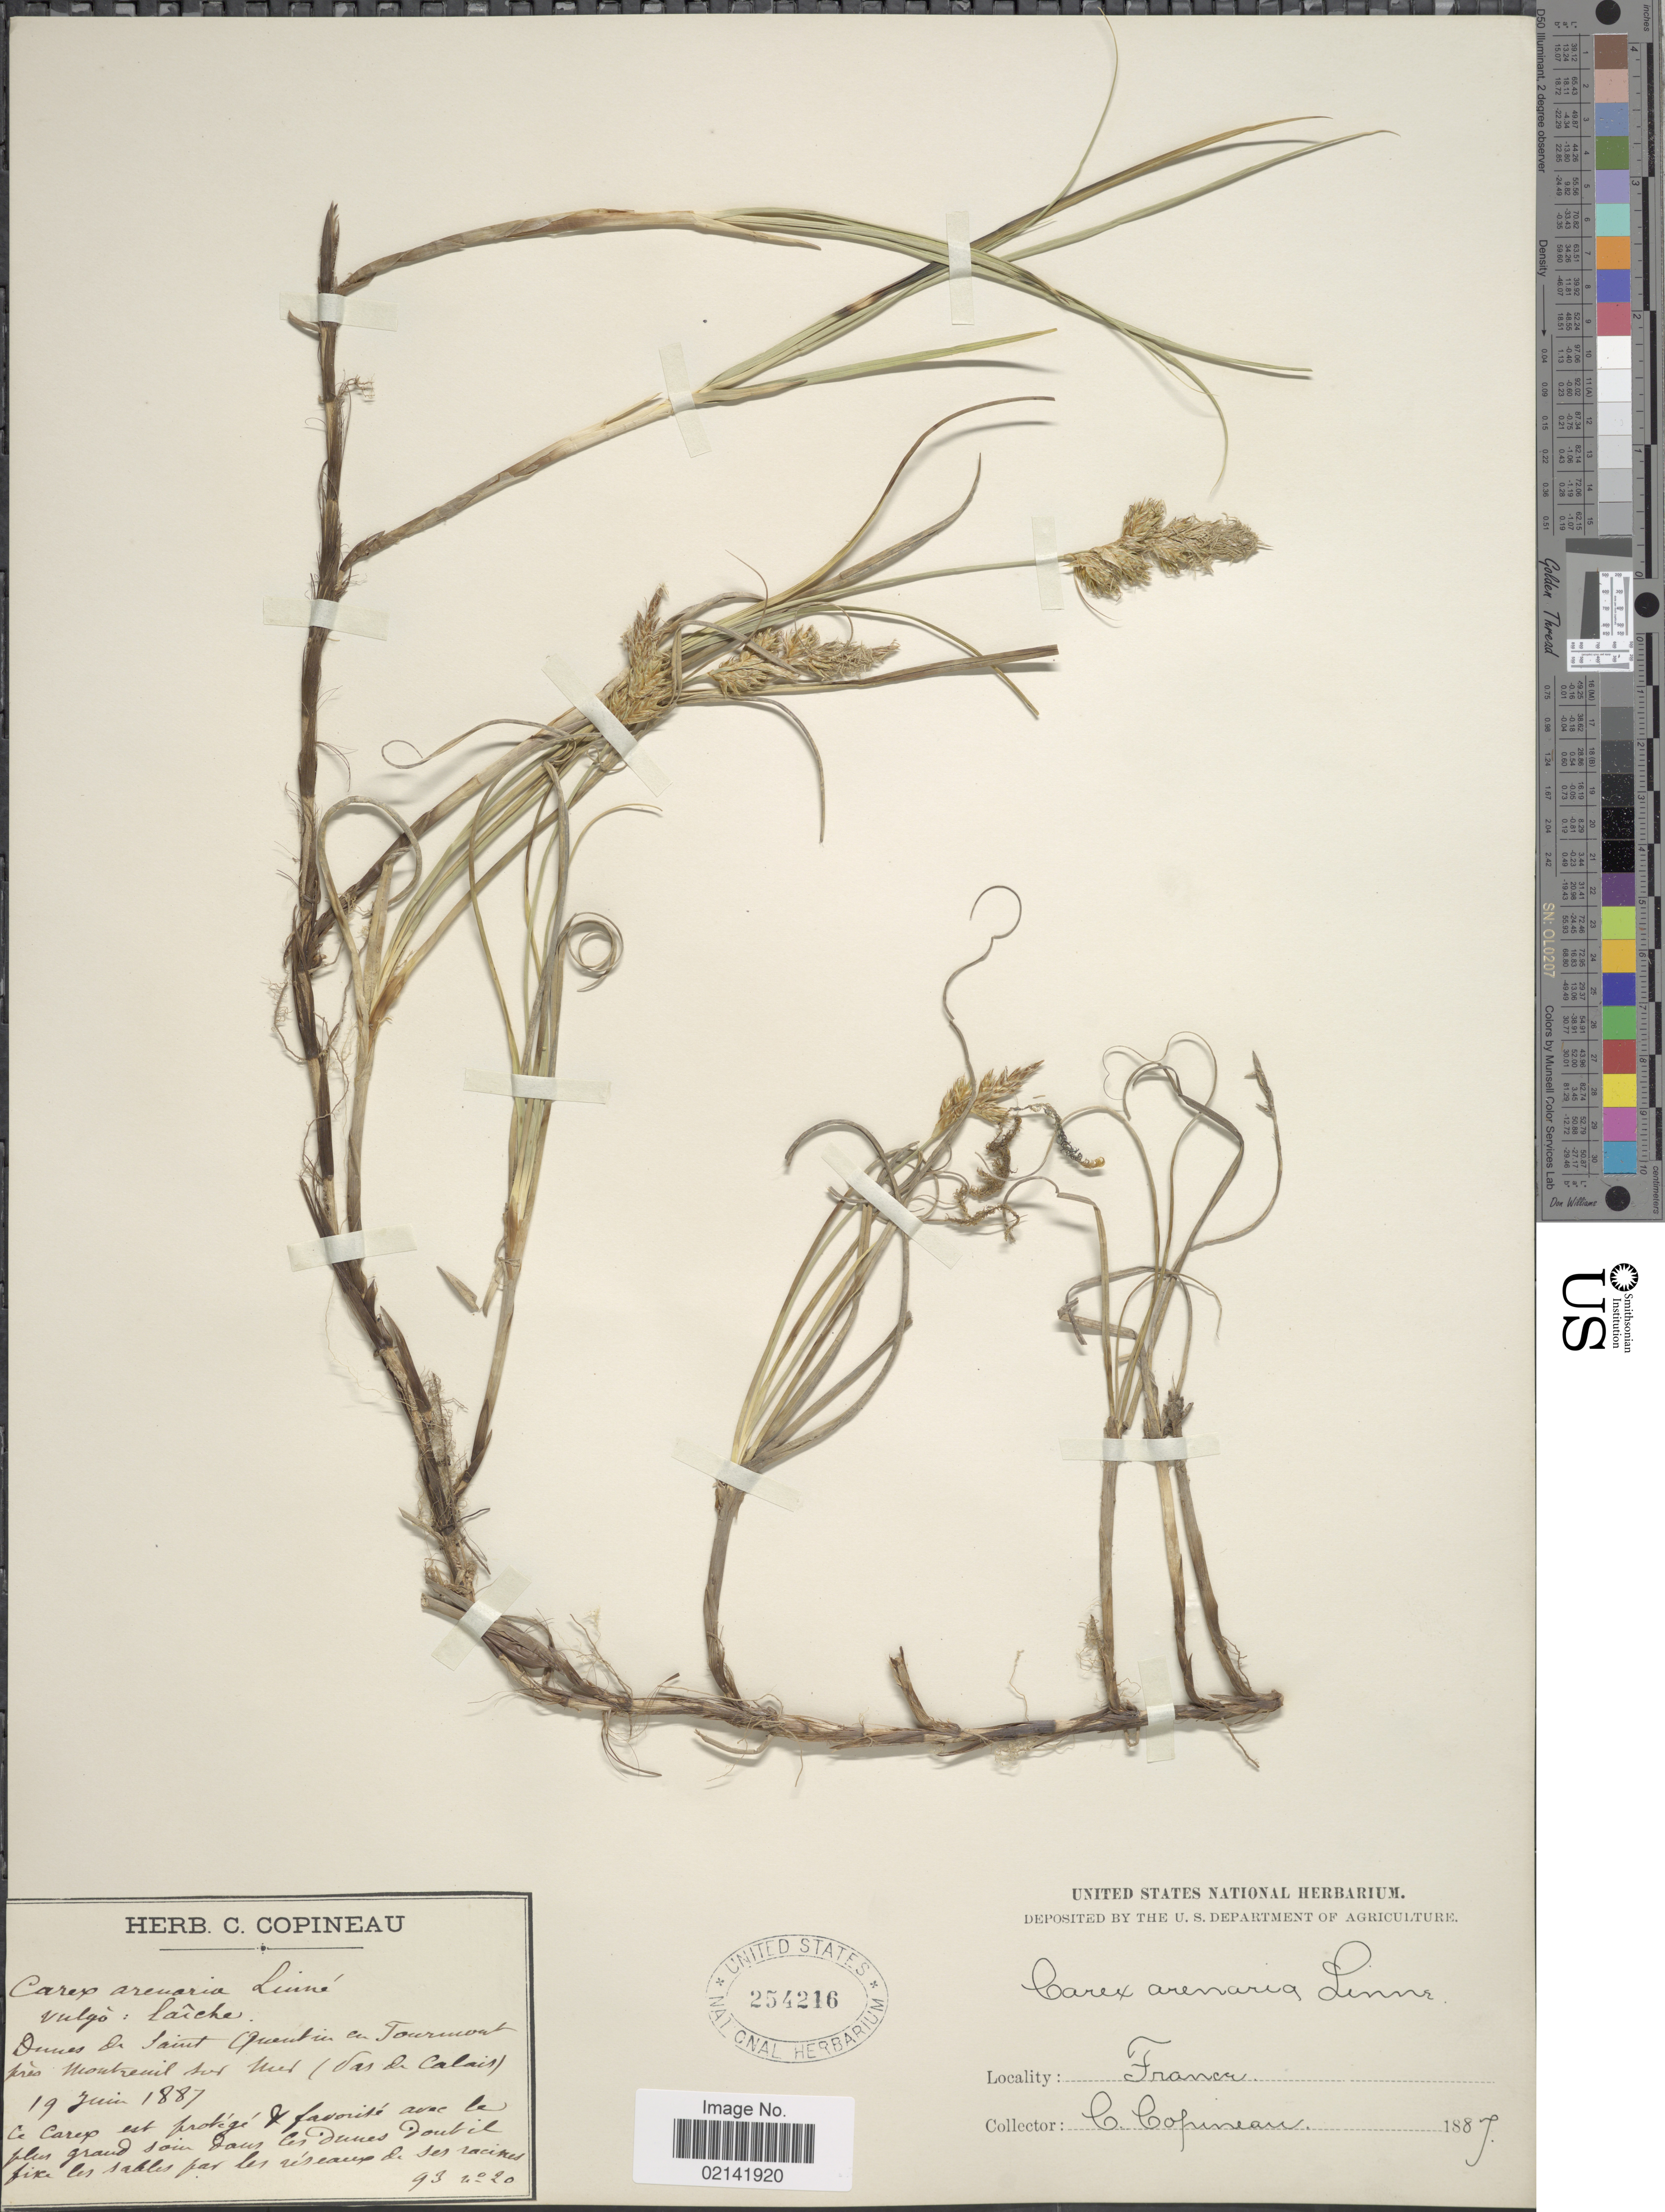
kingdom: Plantae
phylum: Tracheophyta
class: Liliopsida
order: Poales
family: Cyperaceae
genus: Carex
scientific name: Carex arenaria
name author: L.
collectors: C. Copineau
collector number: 20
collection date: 1887-06-19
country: France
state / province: Hauts-de-France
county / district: Pas-de-Calais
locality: Dunes de Saint Quentin en Tourmont près Montreuil sur Mer (Pas de Calais) [Dunes of Saint-Quentin-en-Tourmont near Montreuil-sur-Mer (Pas-de-Calais)]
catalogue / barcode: US 254216